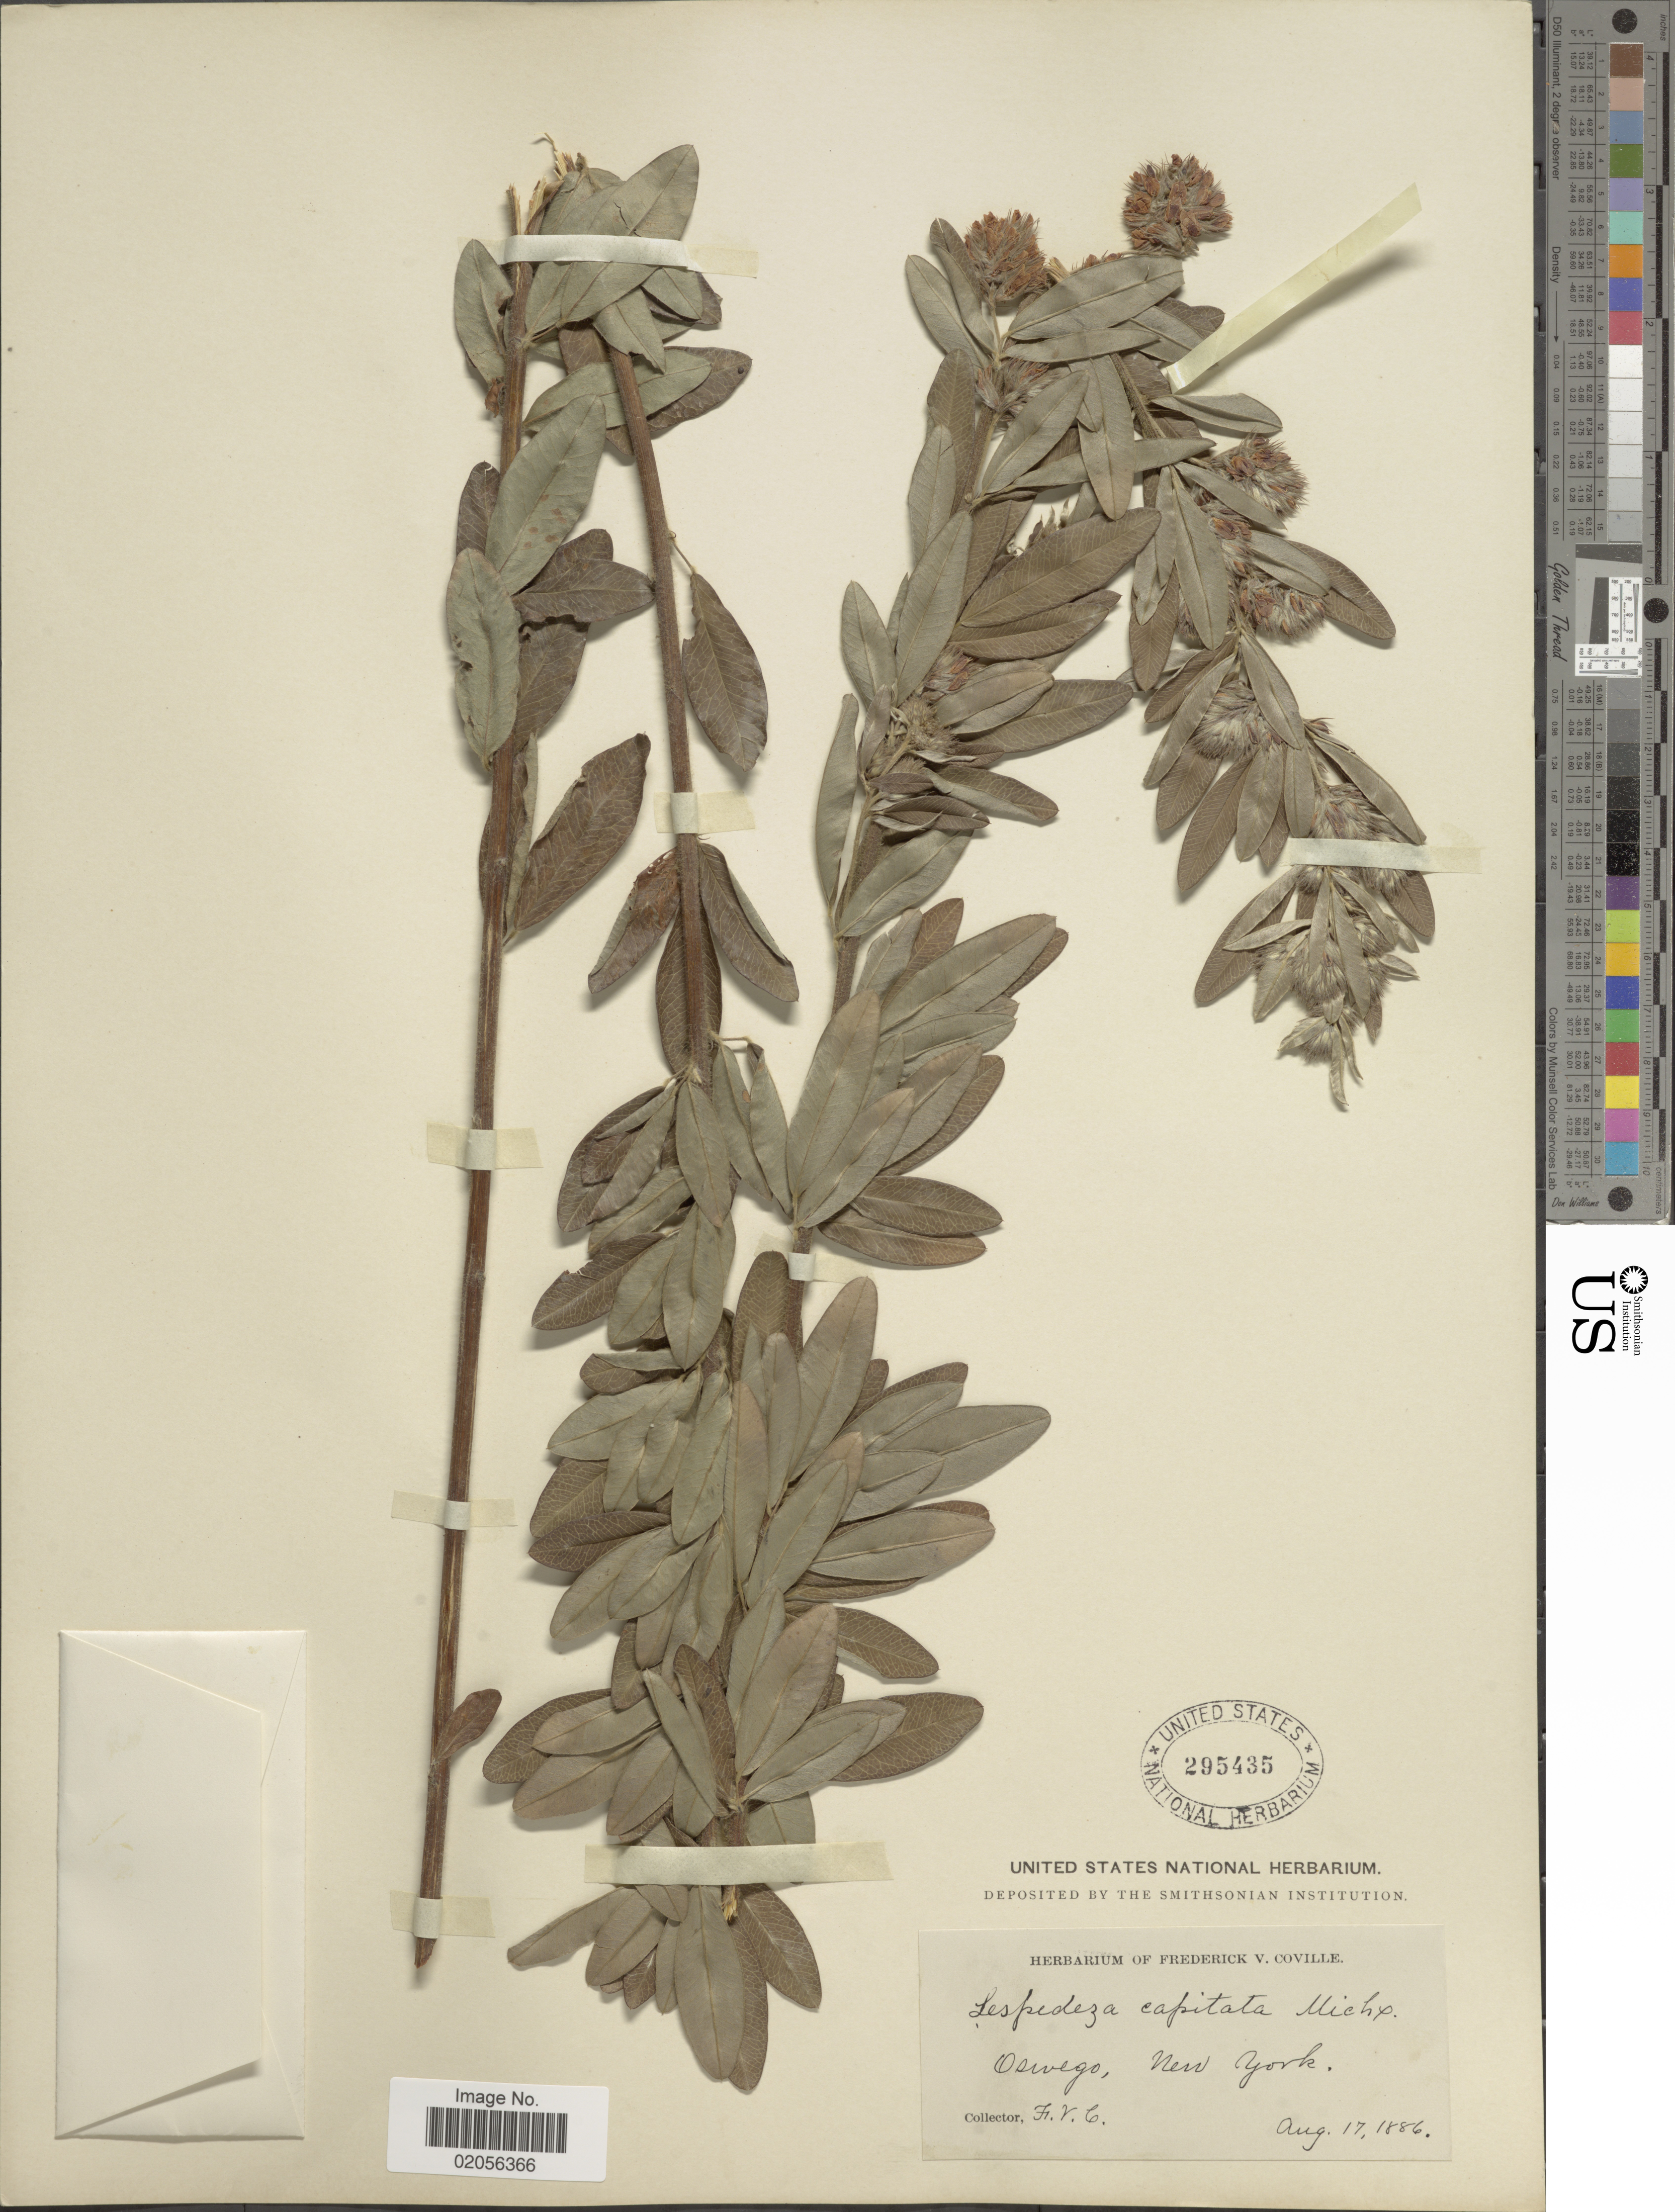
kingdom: Plantae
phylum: Tracheophyta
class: Magnoliopsida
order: Fabales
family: Fabaceae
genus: Lespedeza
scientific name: Lespedeza capitata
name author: Michx.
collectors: F. V. Coville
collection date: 1886-08-17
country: United States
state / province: New York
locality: Oswego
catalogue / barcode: US 295435